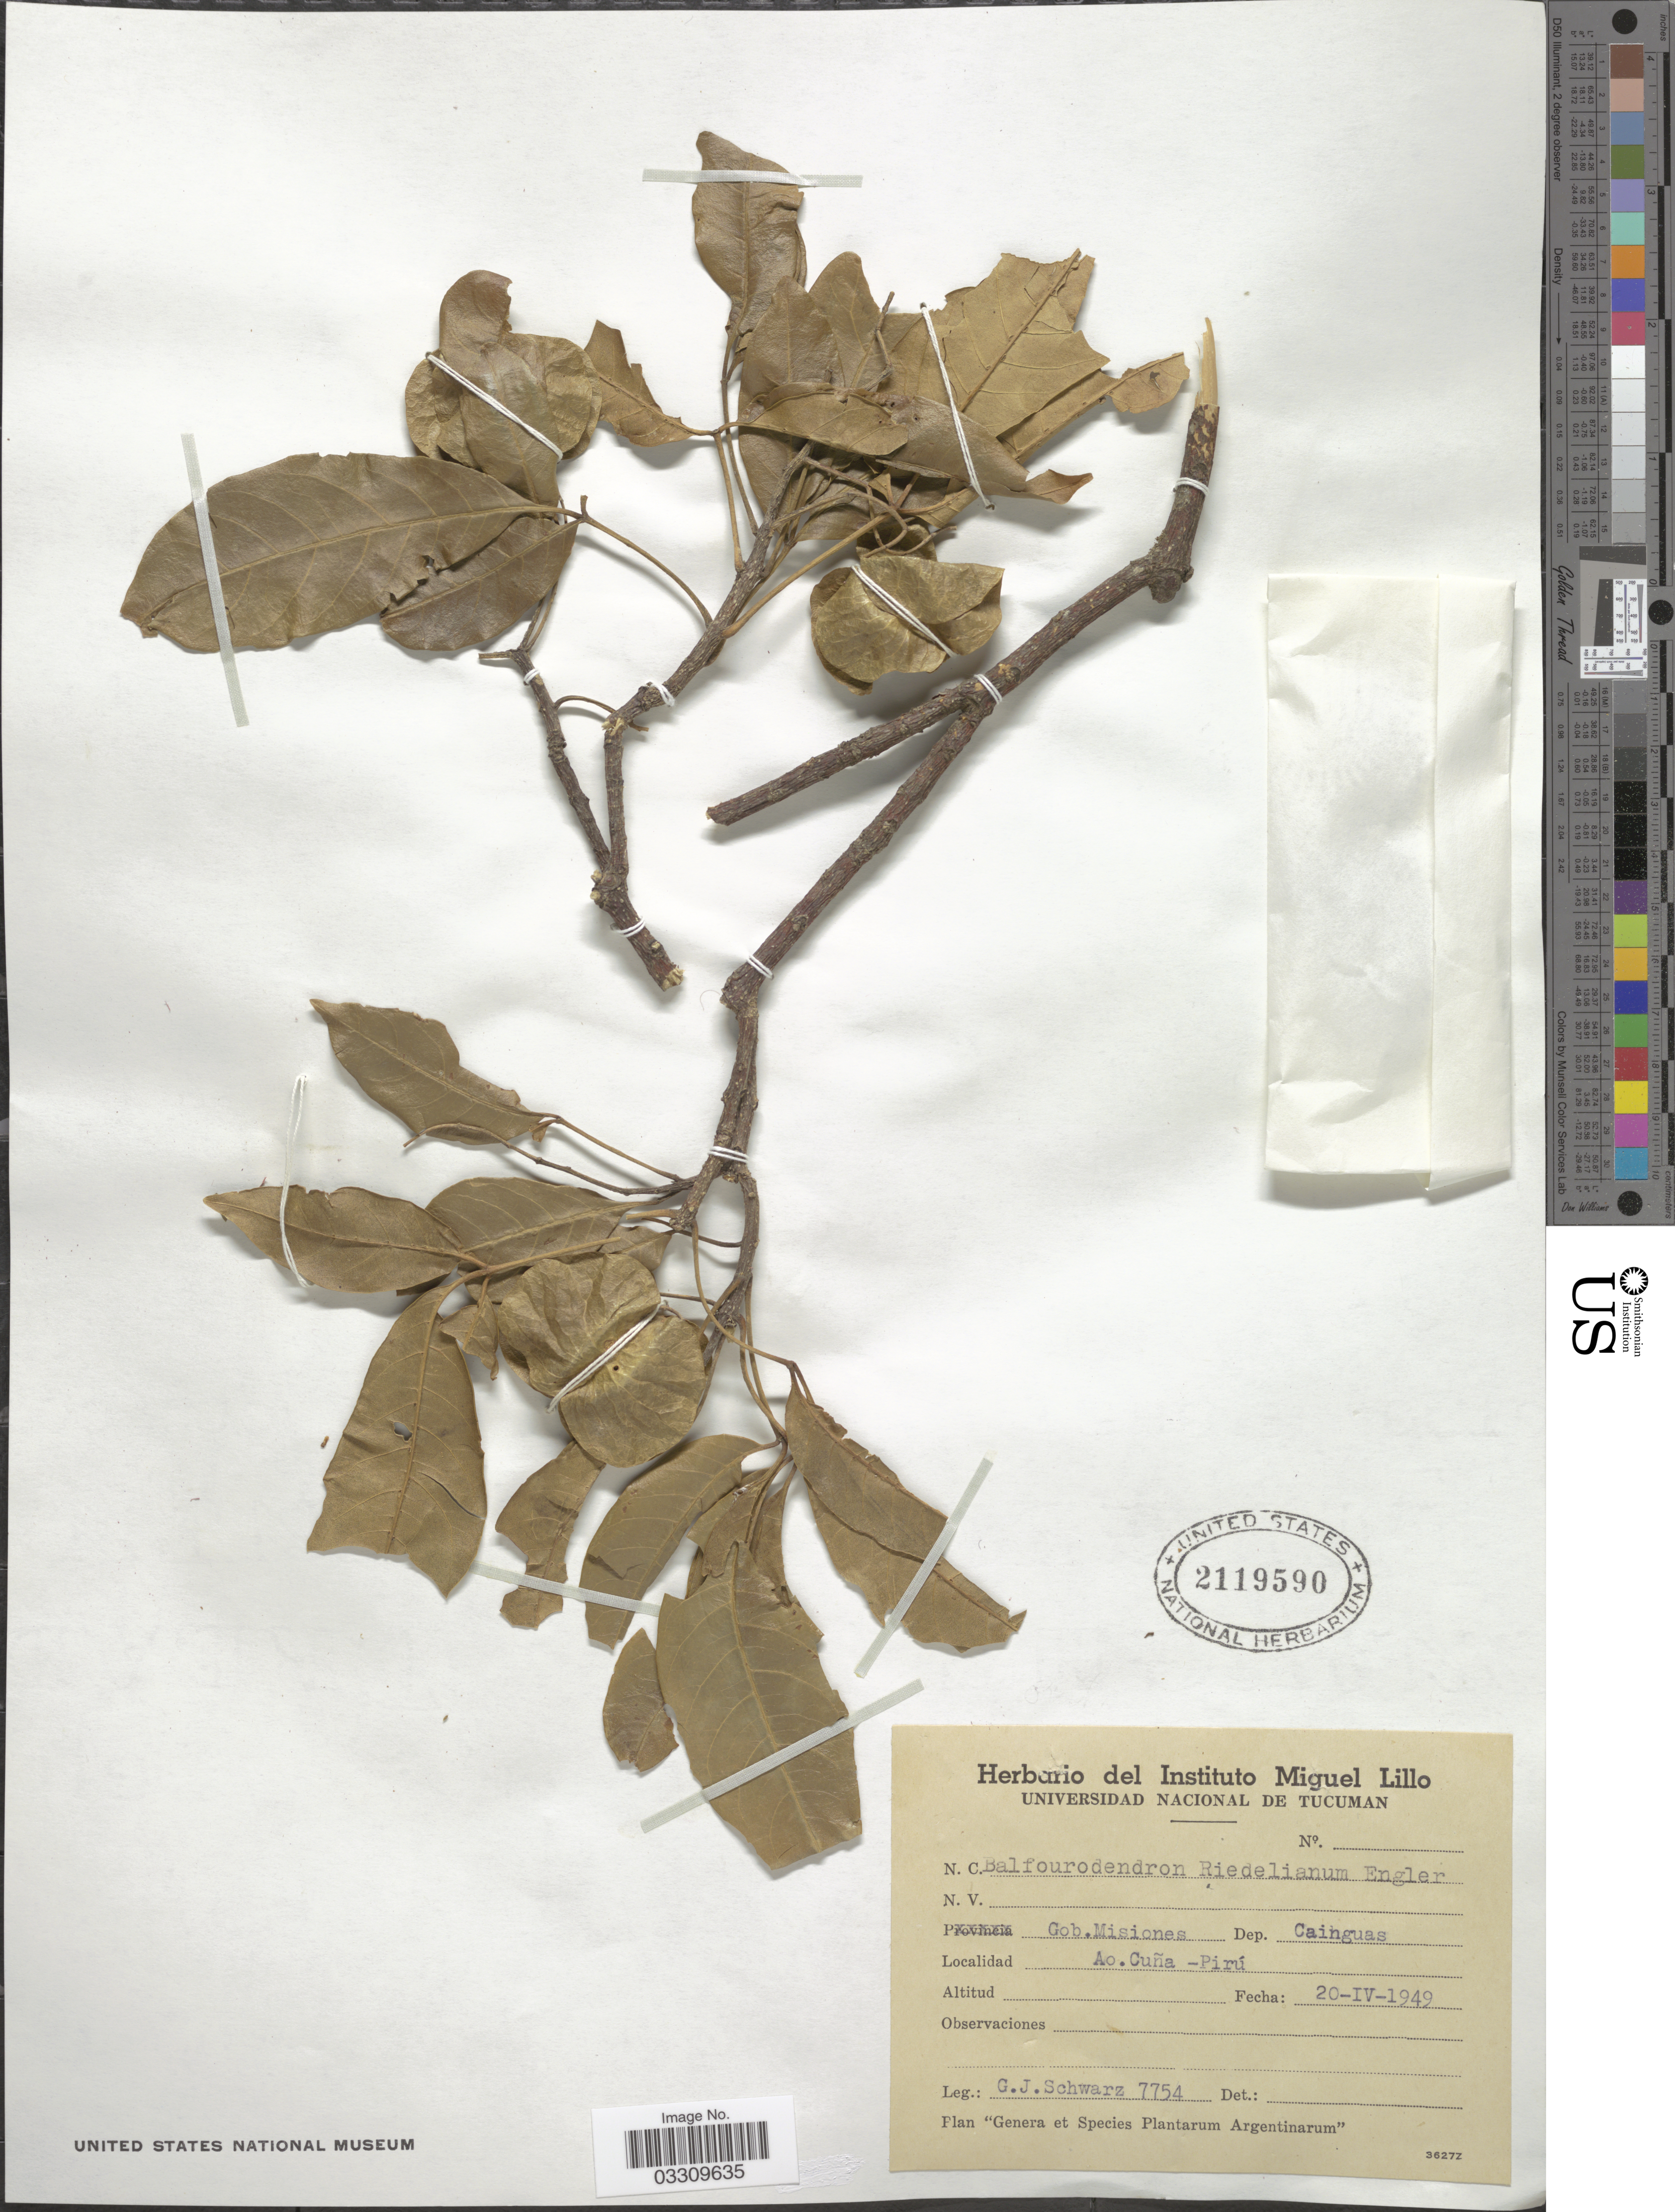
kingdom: Plantae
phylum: Tracheophyta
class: Magnoliopsida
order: Sapindales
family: Rutaceae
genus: Balfourodendron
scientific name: Balfourodendron riedelianum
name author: (Engl.) Engl.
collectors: G. J. Schwarz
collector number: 7754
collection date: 1949-04-20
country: Argentina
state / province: Misiones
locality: Gob. Misiones, Dep. Cainguas, Ao.Cuña-Pirú.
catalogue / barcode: US 2119590